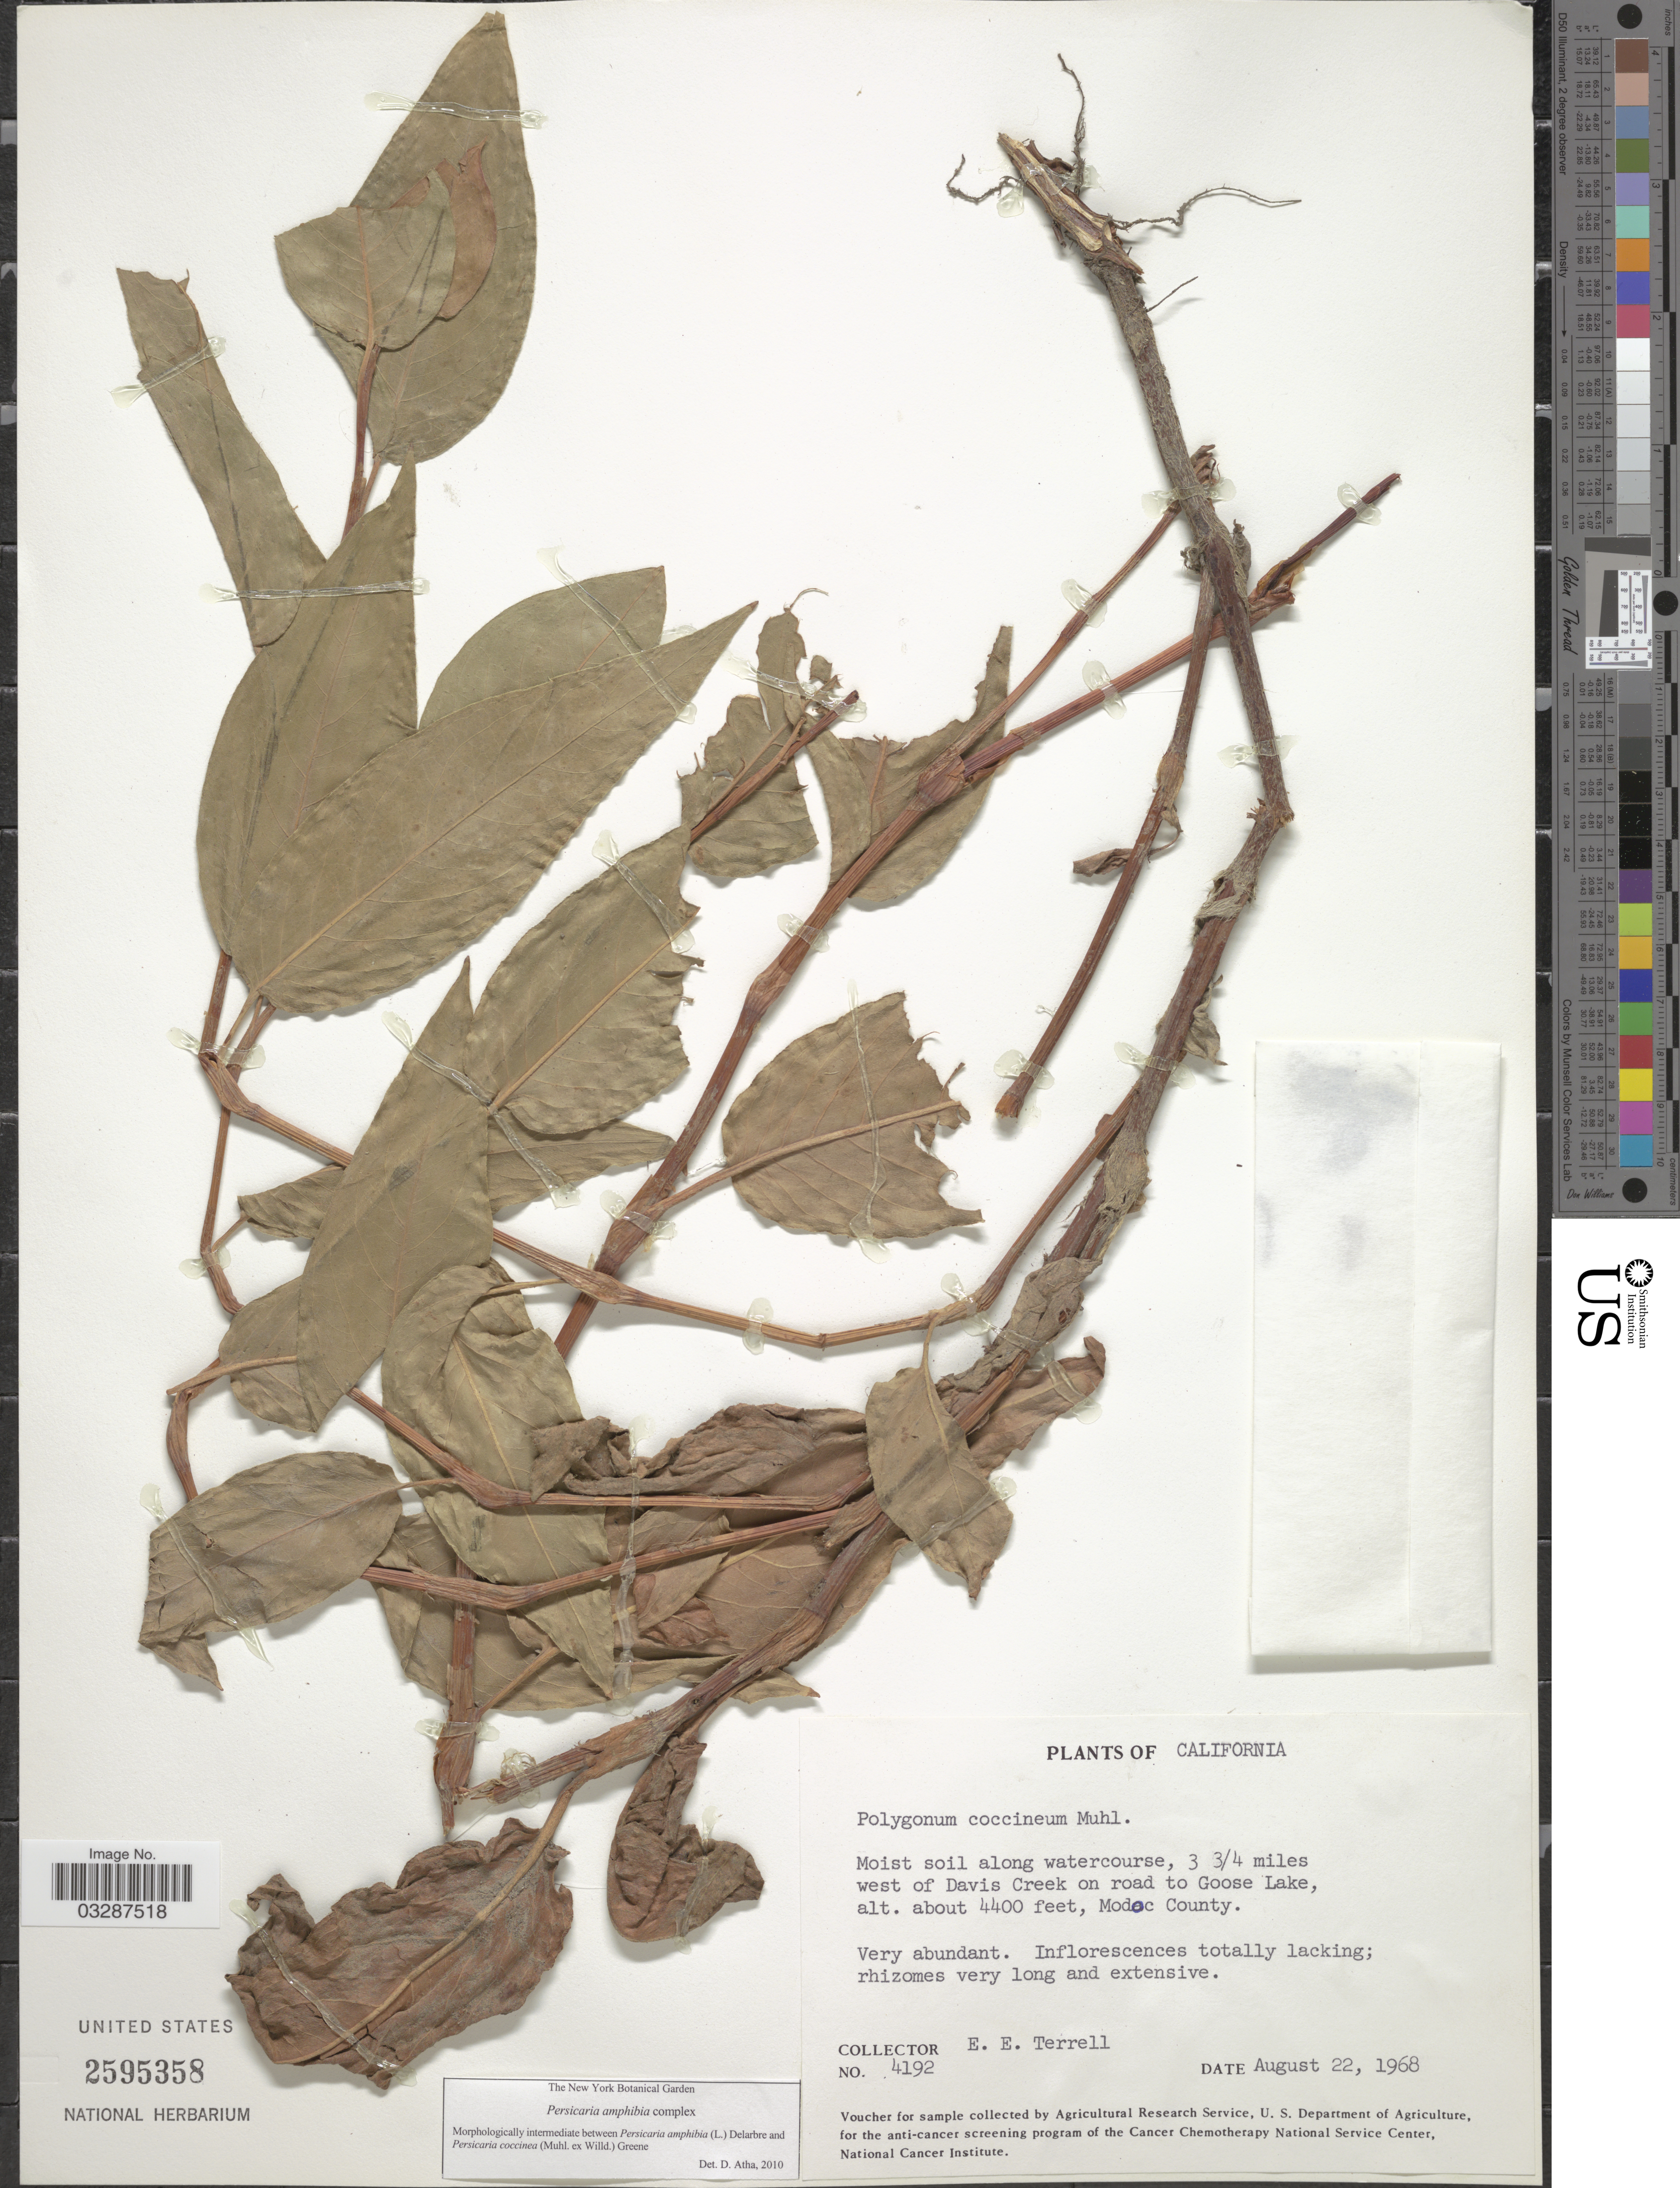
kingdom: Plantae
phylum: Tracheophyta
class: Magnoliopsida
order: Caryophyllales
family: Polygonaceae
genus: Persicaria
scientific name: Persicaria amphibia complex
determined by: Atha, D. E.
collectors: E. E. Terrell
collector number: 4192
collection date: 1968-08-22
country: United States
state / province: California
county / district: Modoc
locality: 3 3/4 miles west of Davis Creek on road to Goose Lake, Modoc County.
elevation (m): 1341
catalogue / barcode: US 2595358